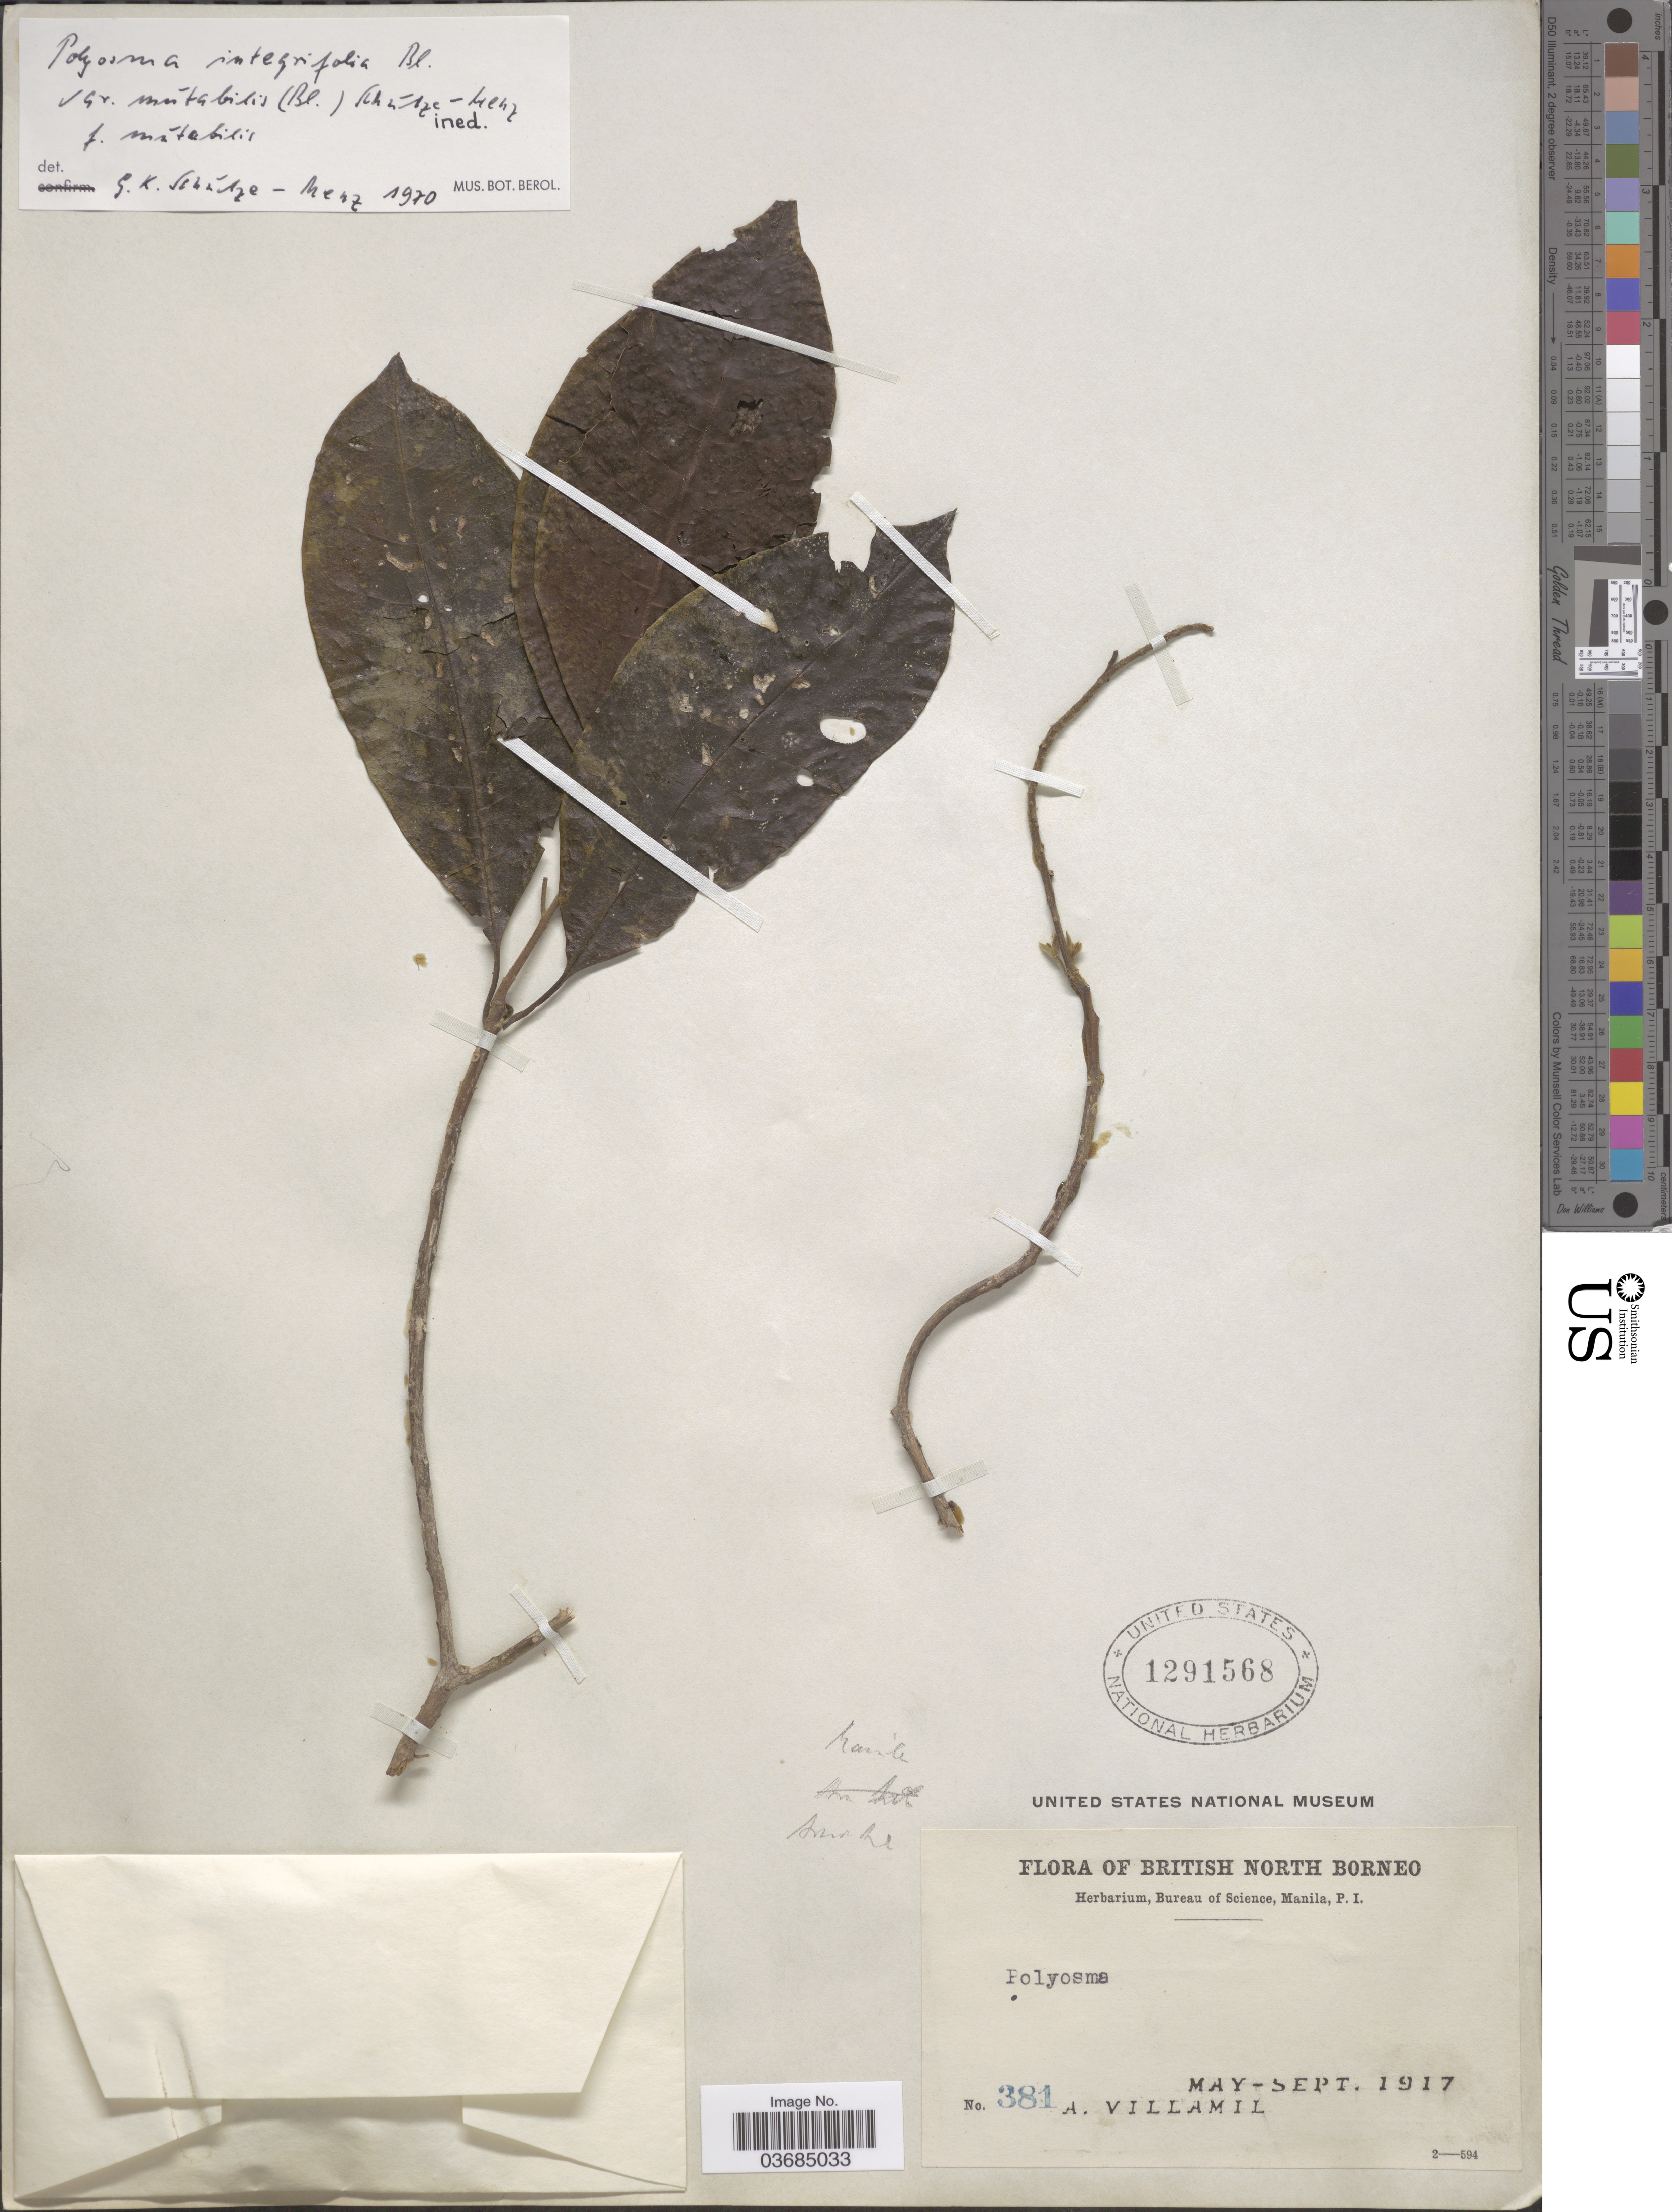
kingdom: Plantae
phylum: Tracheophyta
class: Magnoliopsida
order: Escalloniales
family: Escalloniaceae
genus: Polyosma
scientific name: Polyosma integrifolia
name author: Blume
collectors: A. Villamil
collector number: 381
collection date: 1917-05/1917-09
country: Malaysia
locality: British North Borneo.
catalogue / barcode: US 1291568